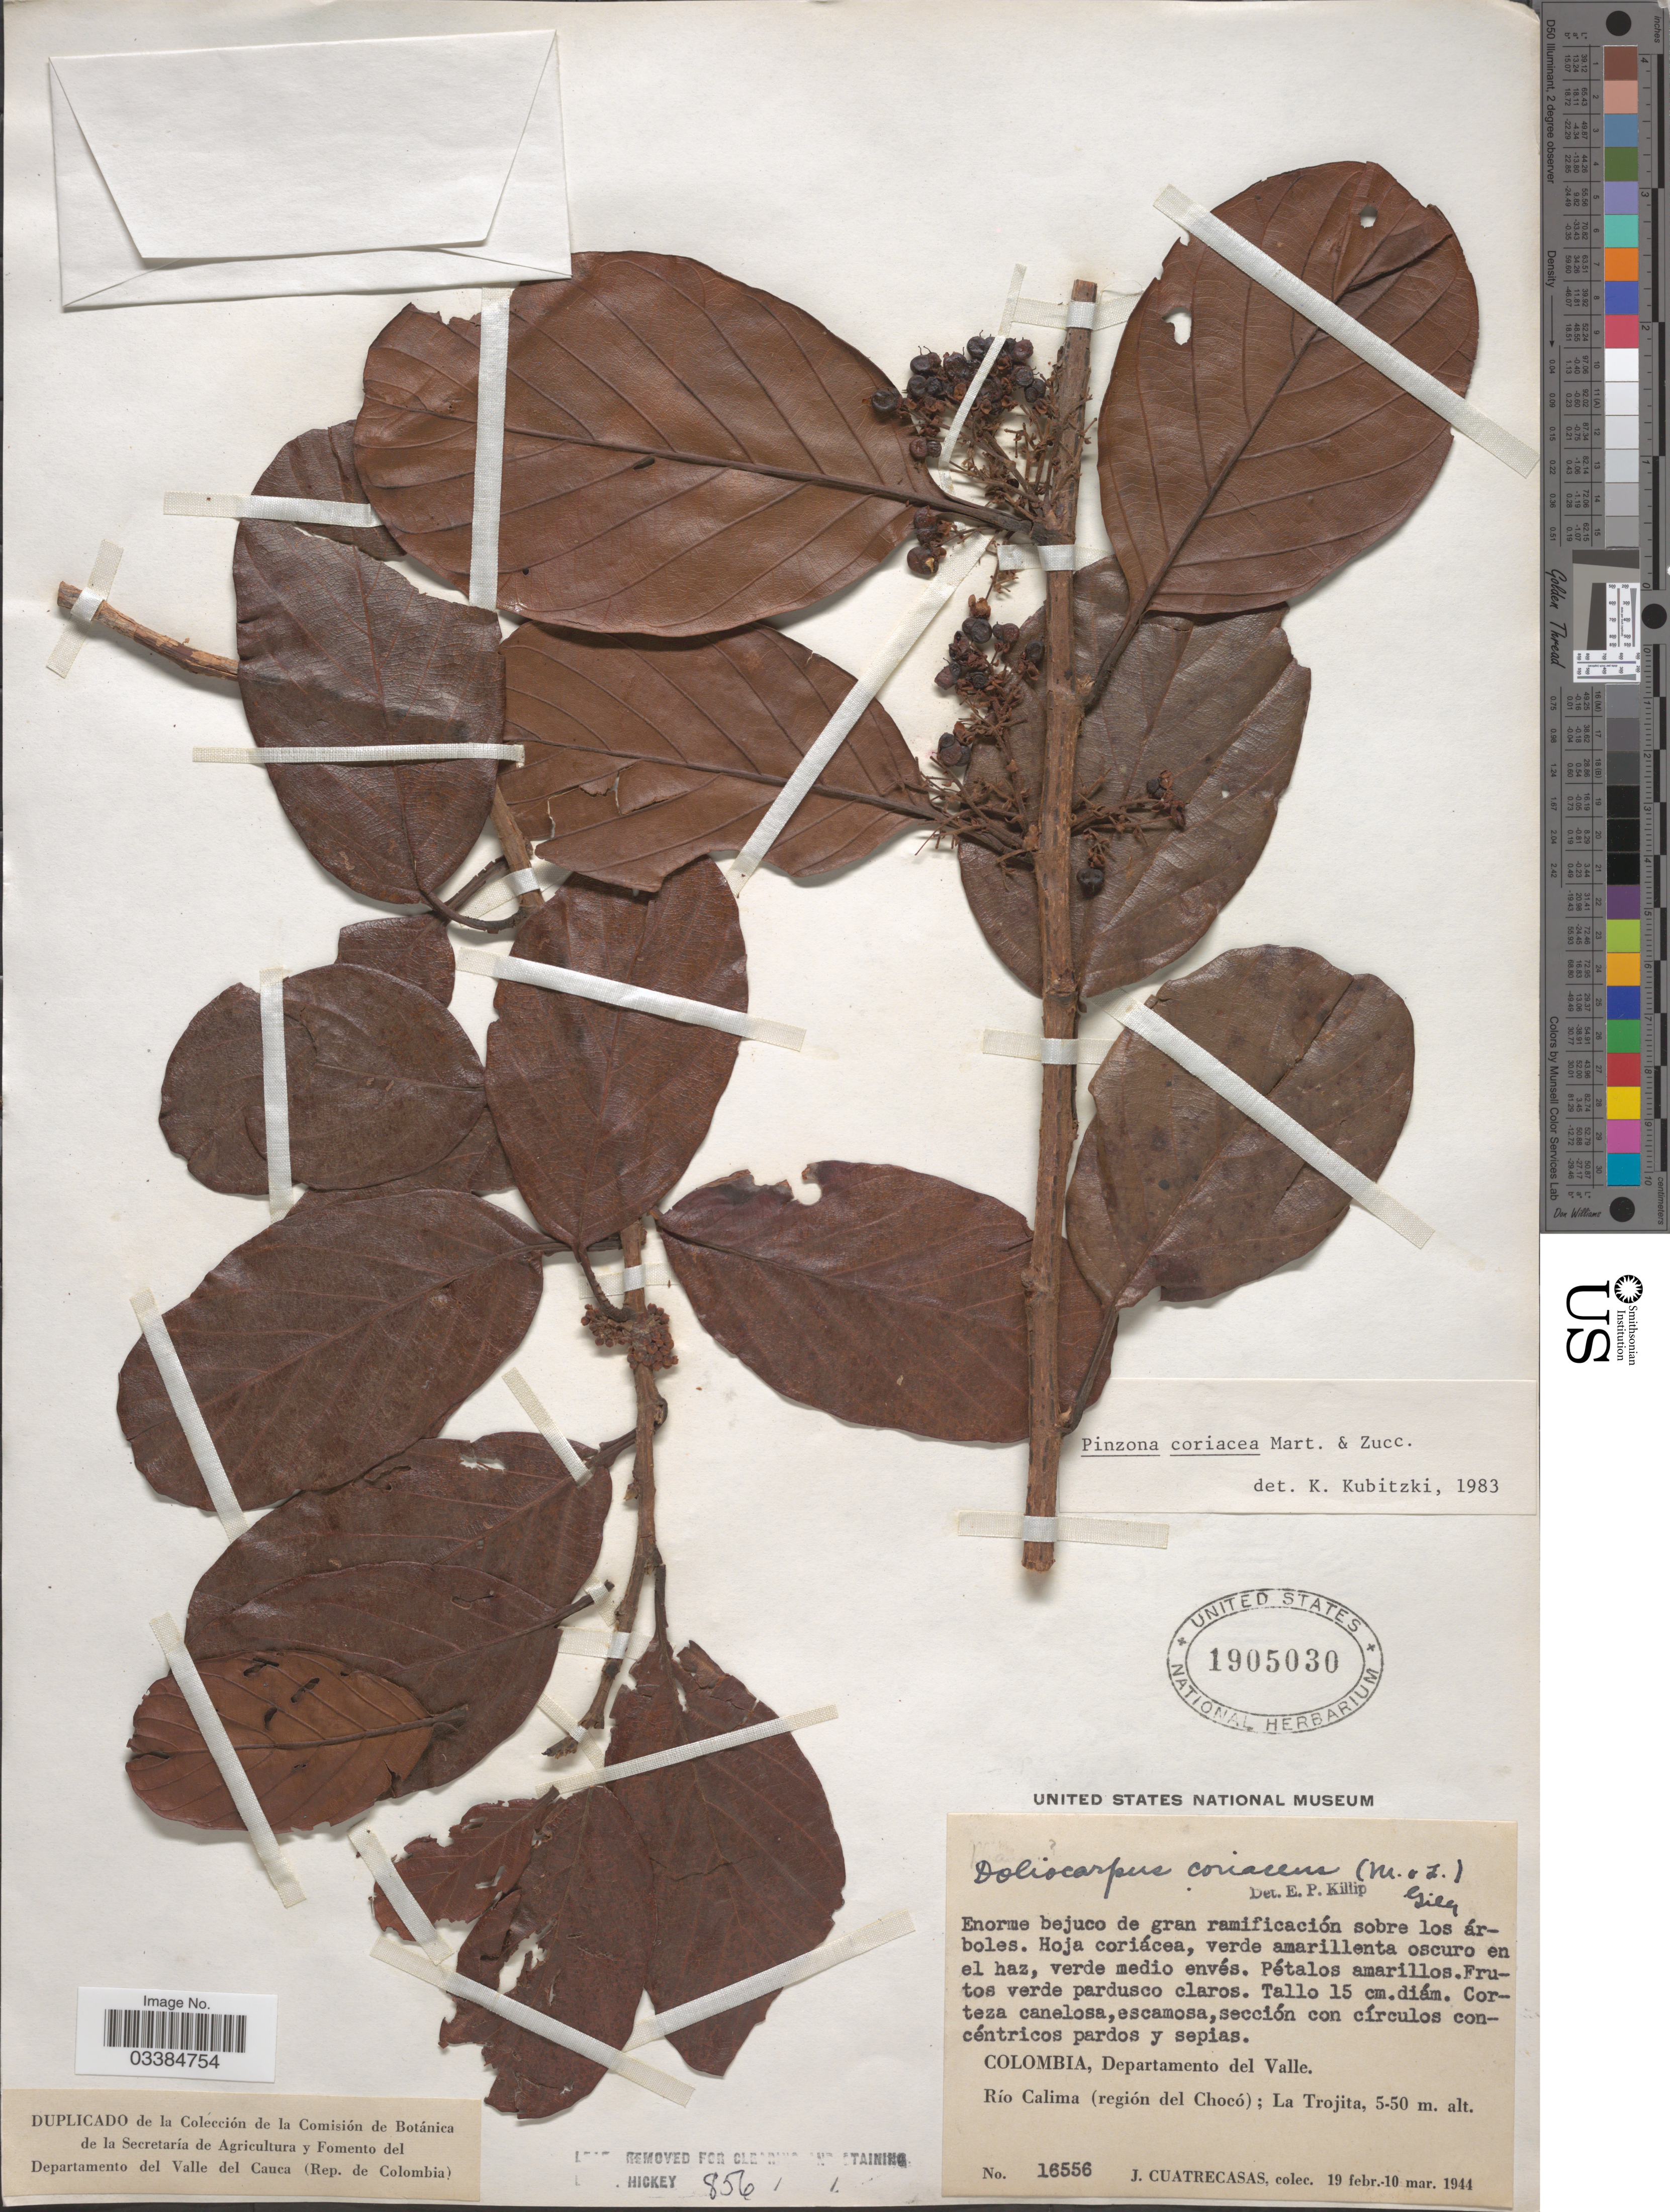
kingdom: Plantae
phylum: Tracheophyta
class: Magnoliopsida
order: Dilleniales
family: Dilleniaceae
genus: Pinzona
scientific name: Pinzona coriacea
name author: Mart. & Zucc.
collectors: J. Cuatrecasas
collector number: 16556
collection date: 1944-02-19/1944-03-10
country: Colombia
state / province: Valle del Cauca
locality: Departamento del Valle. Río Calima (región del Chocó); La Trojita.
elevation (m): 5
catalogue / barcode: US 1905030